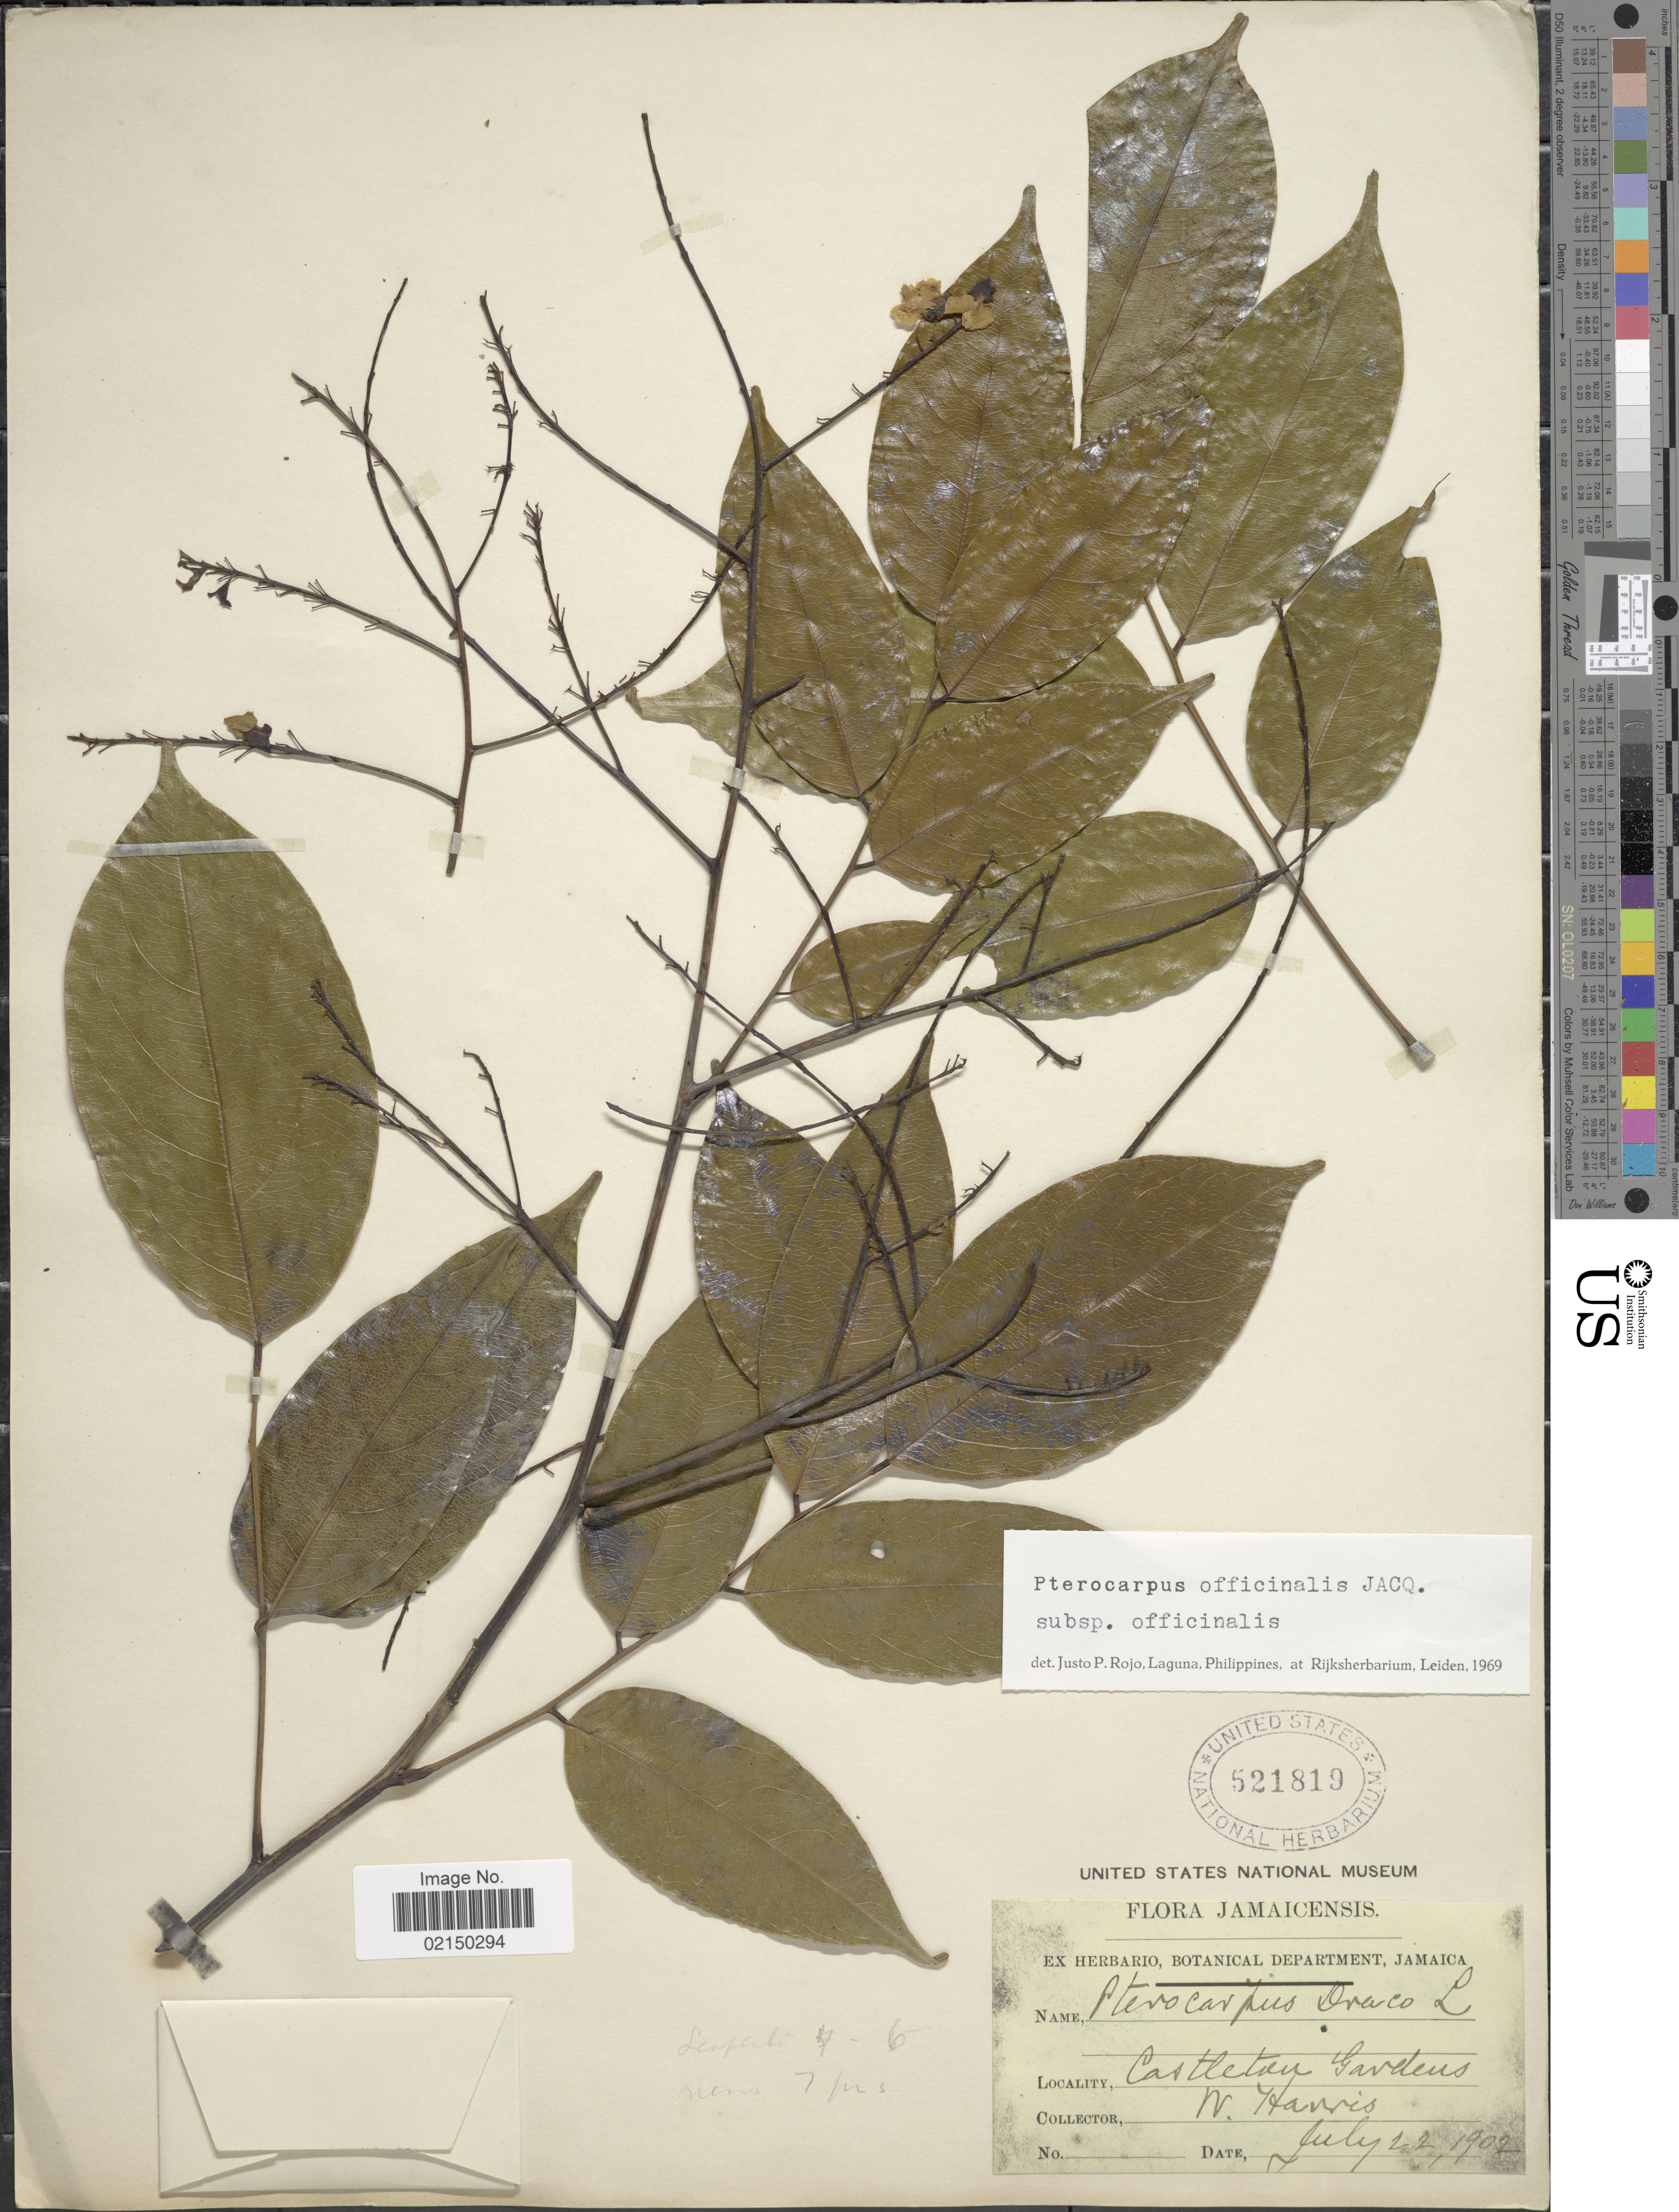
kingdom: Plantae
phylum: Tracheophyta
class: Magnoliopsida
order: Fabales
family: Fabaceae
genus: Pterocarpus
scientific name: Pterocarpus officinalis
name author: Jacq.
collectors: W. Harris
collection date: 1902-07-22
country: Jamaica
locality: Jamaicensis, Castleton Gardens.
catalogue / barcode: US 521819